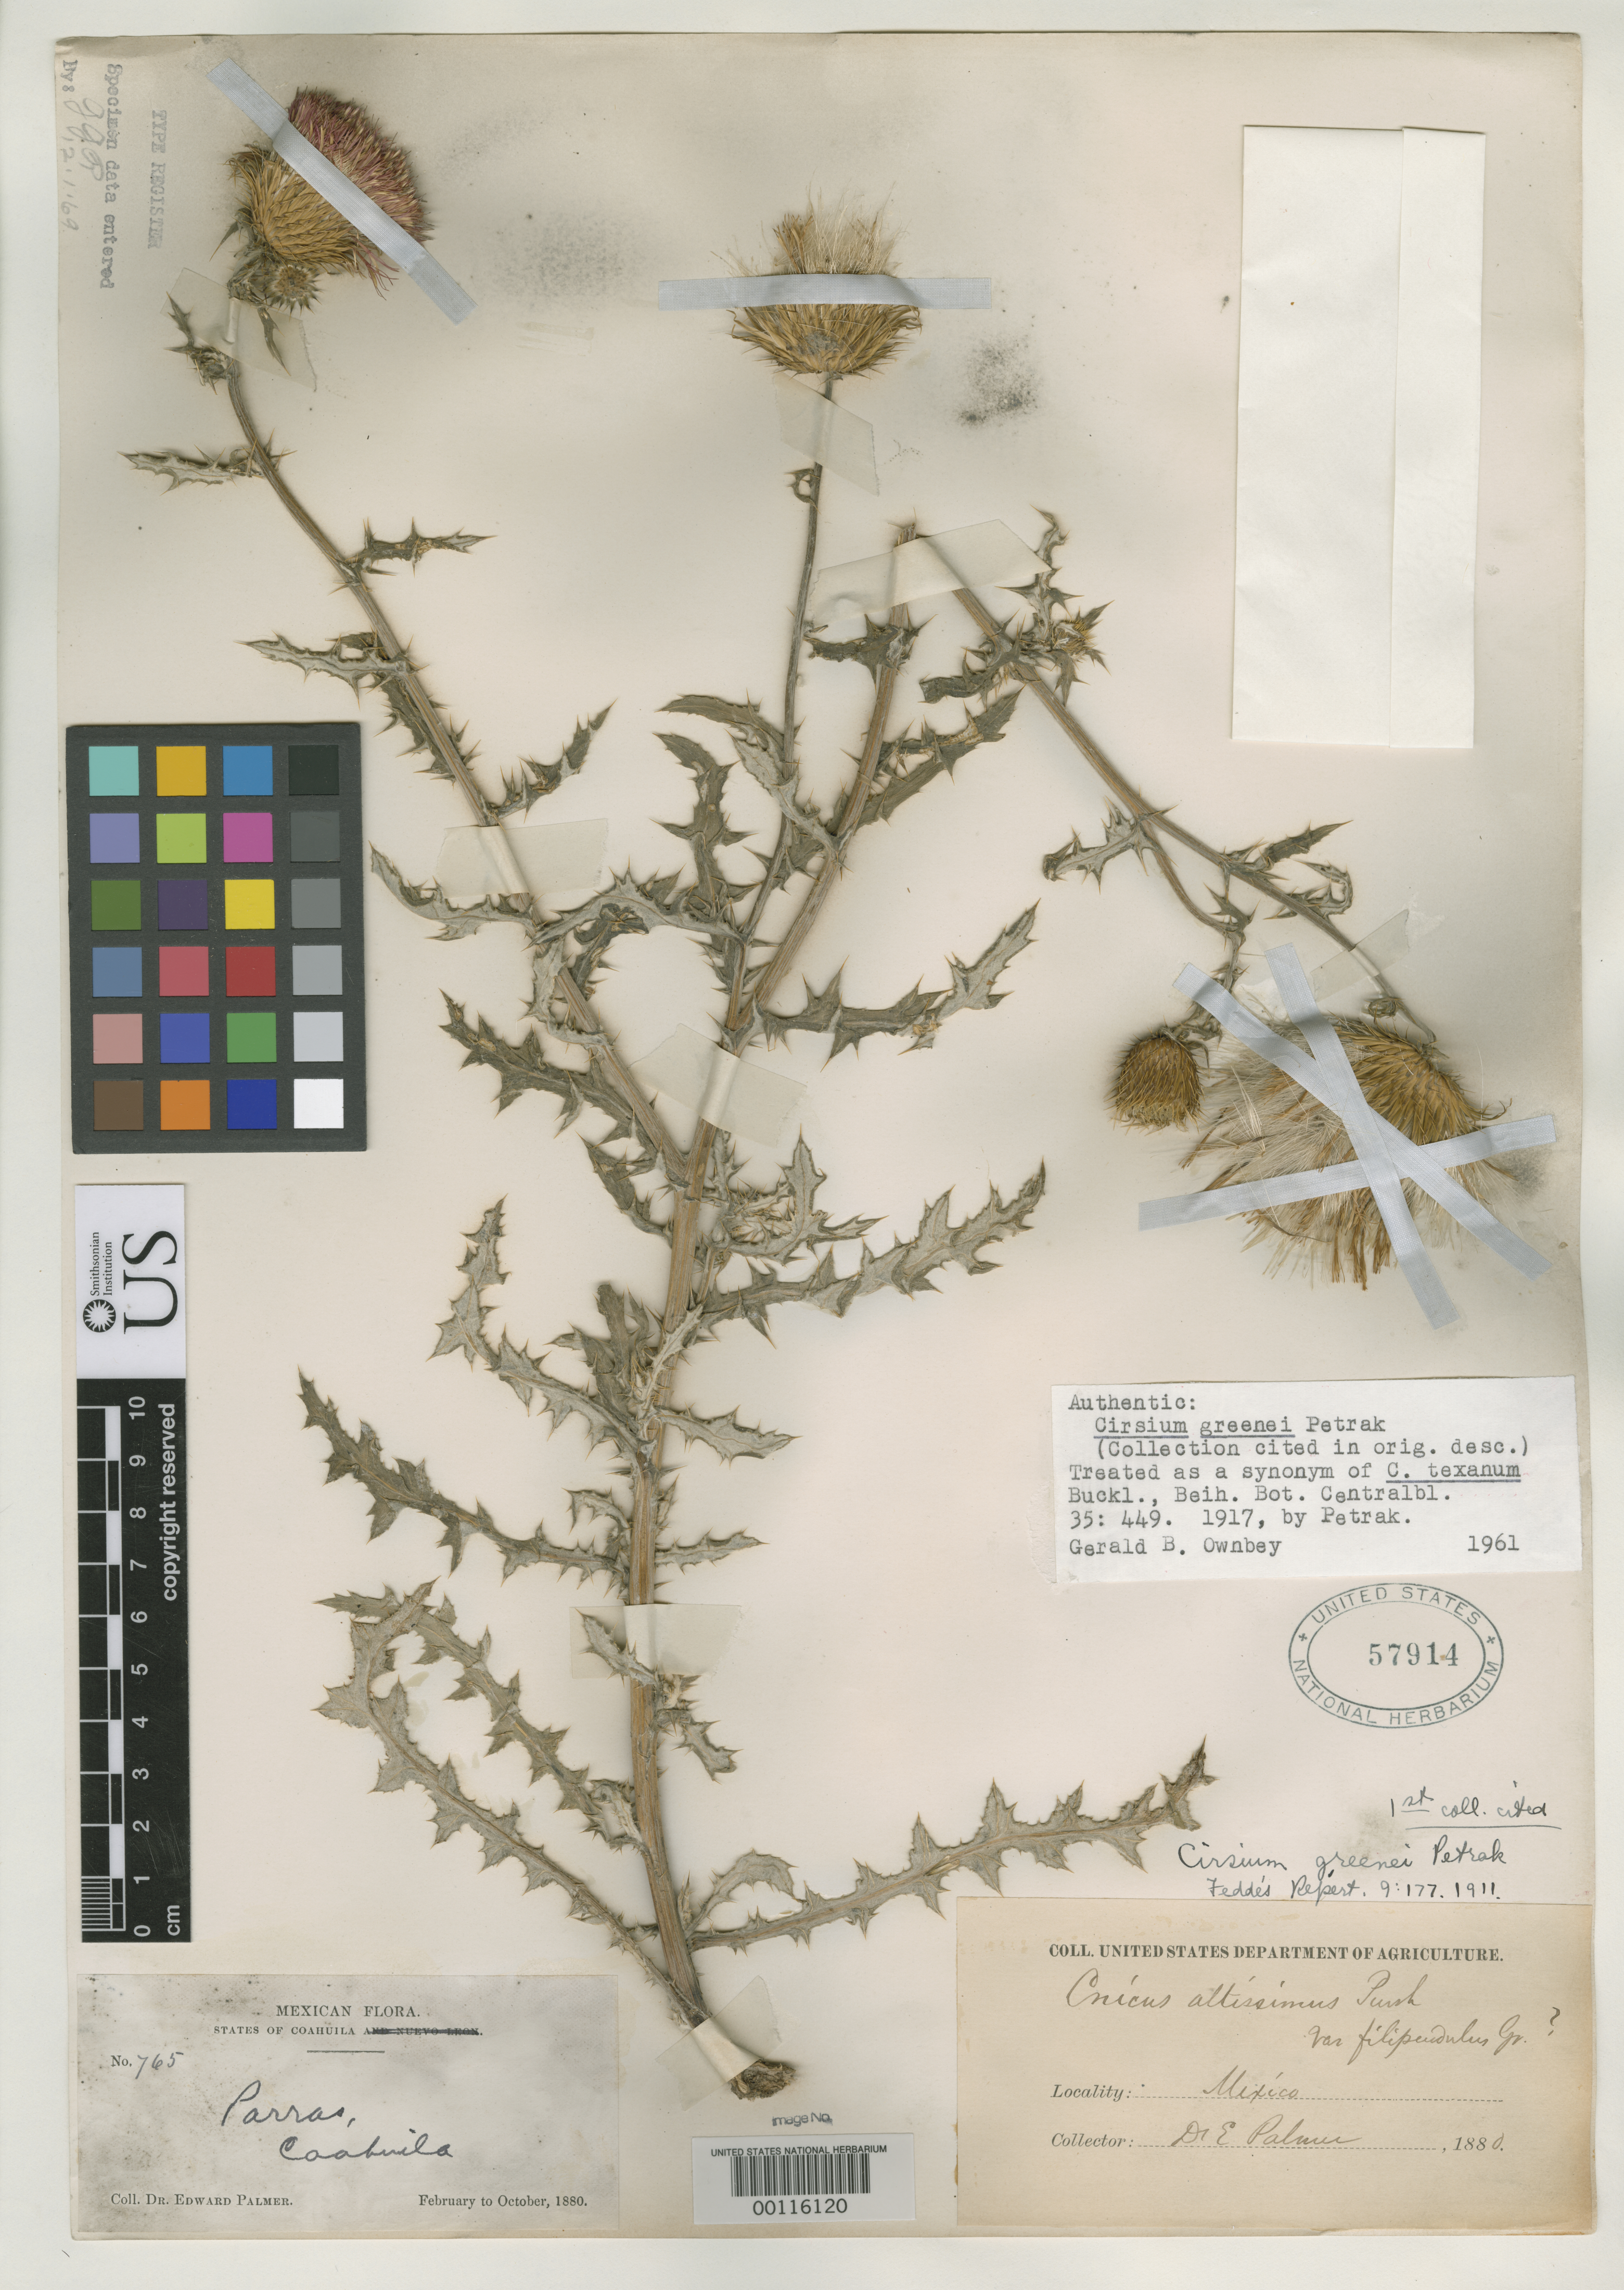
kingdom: Plantae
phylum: Tracheophyta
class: Magnoliopsida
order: Asterales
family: Asteraceae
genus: Cirsium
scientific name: Cirsium greenei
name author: Petr.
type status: Isotype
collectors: E. Palmer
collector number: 765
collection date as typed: Feb 1880 to -- Oct 1880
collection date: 1880-02/1880-10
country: Mexico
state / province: Coahuila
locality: Saltillo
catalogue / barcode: US 57914